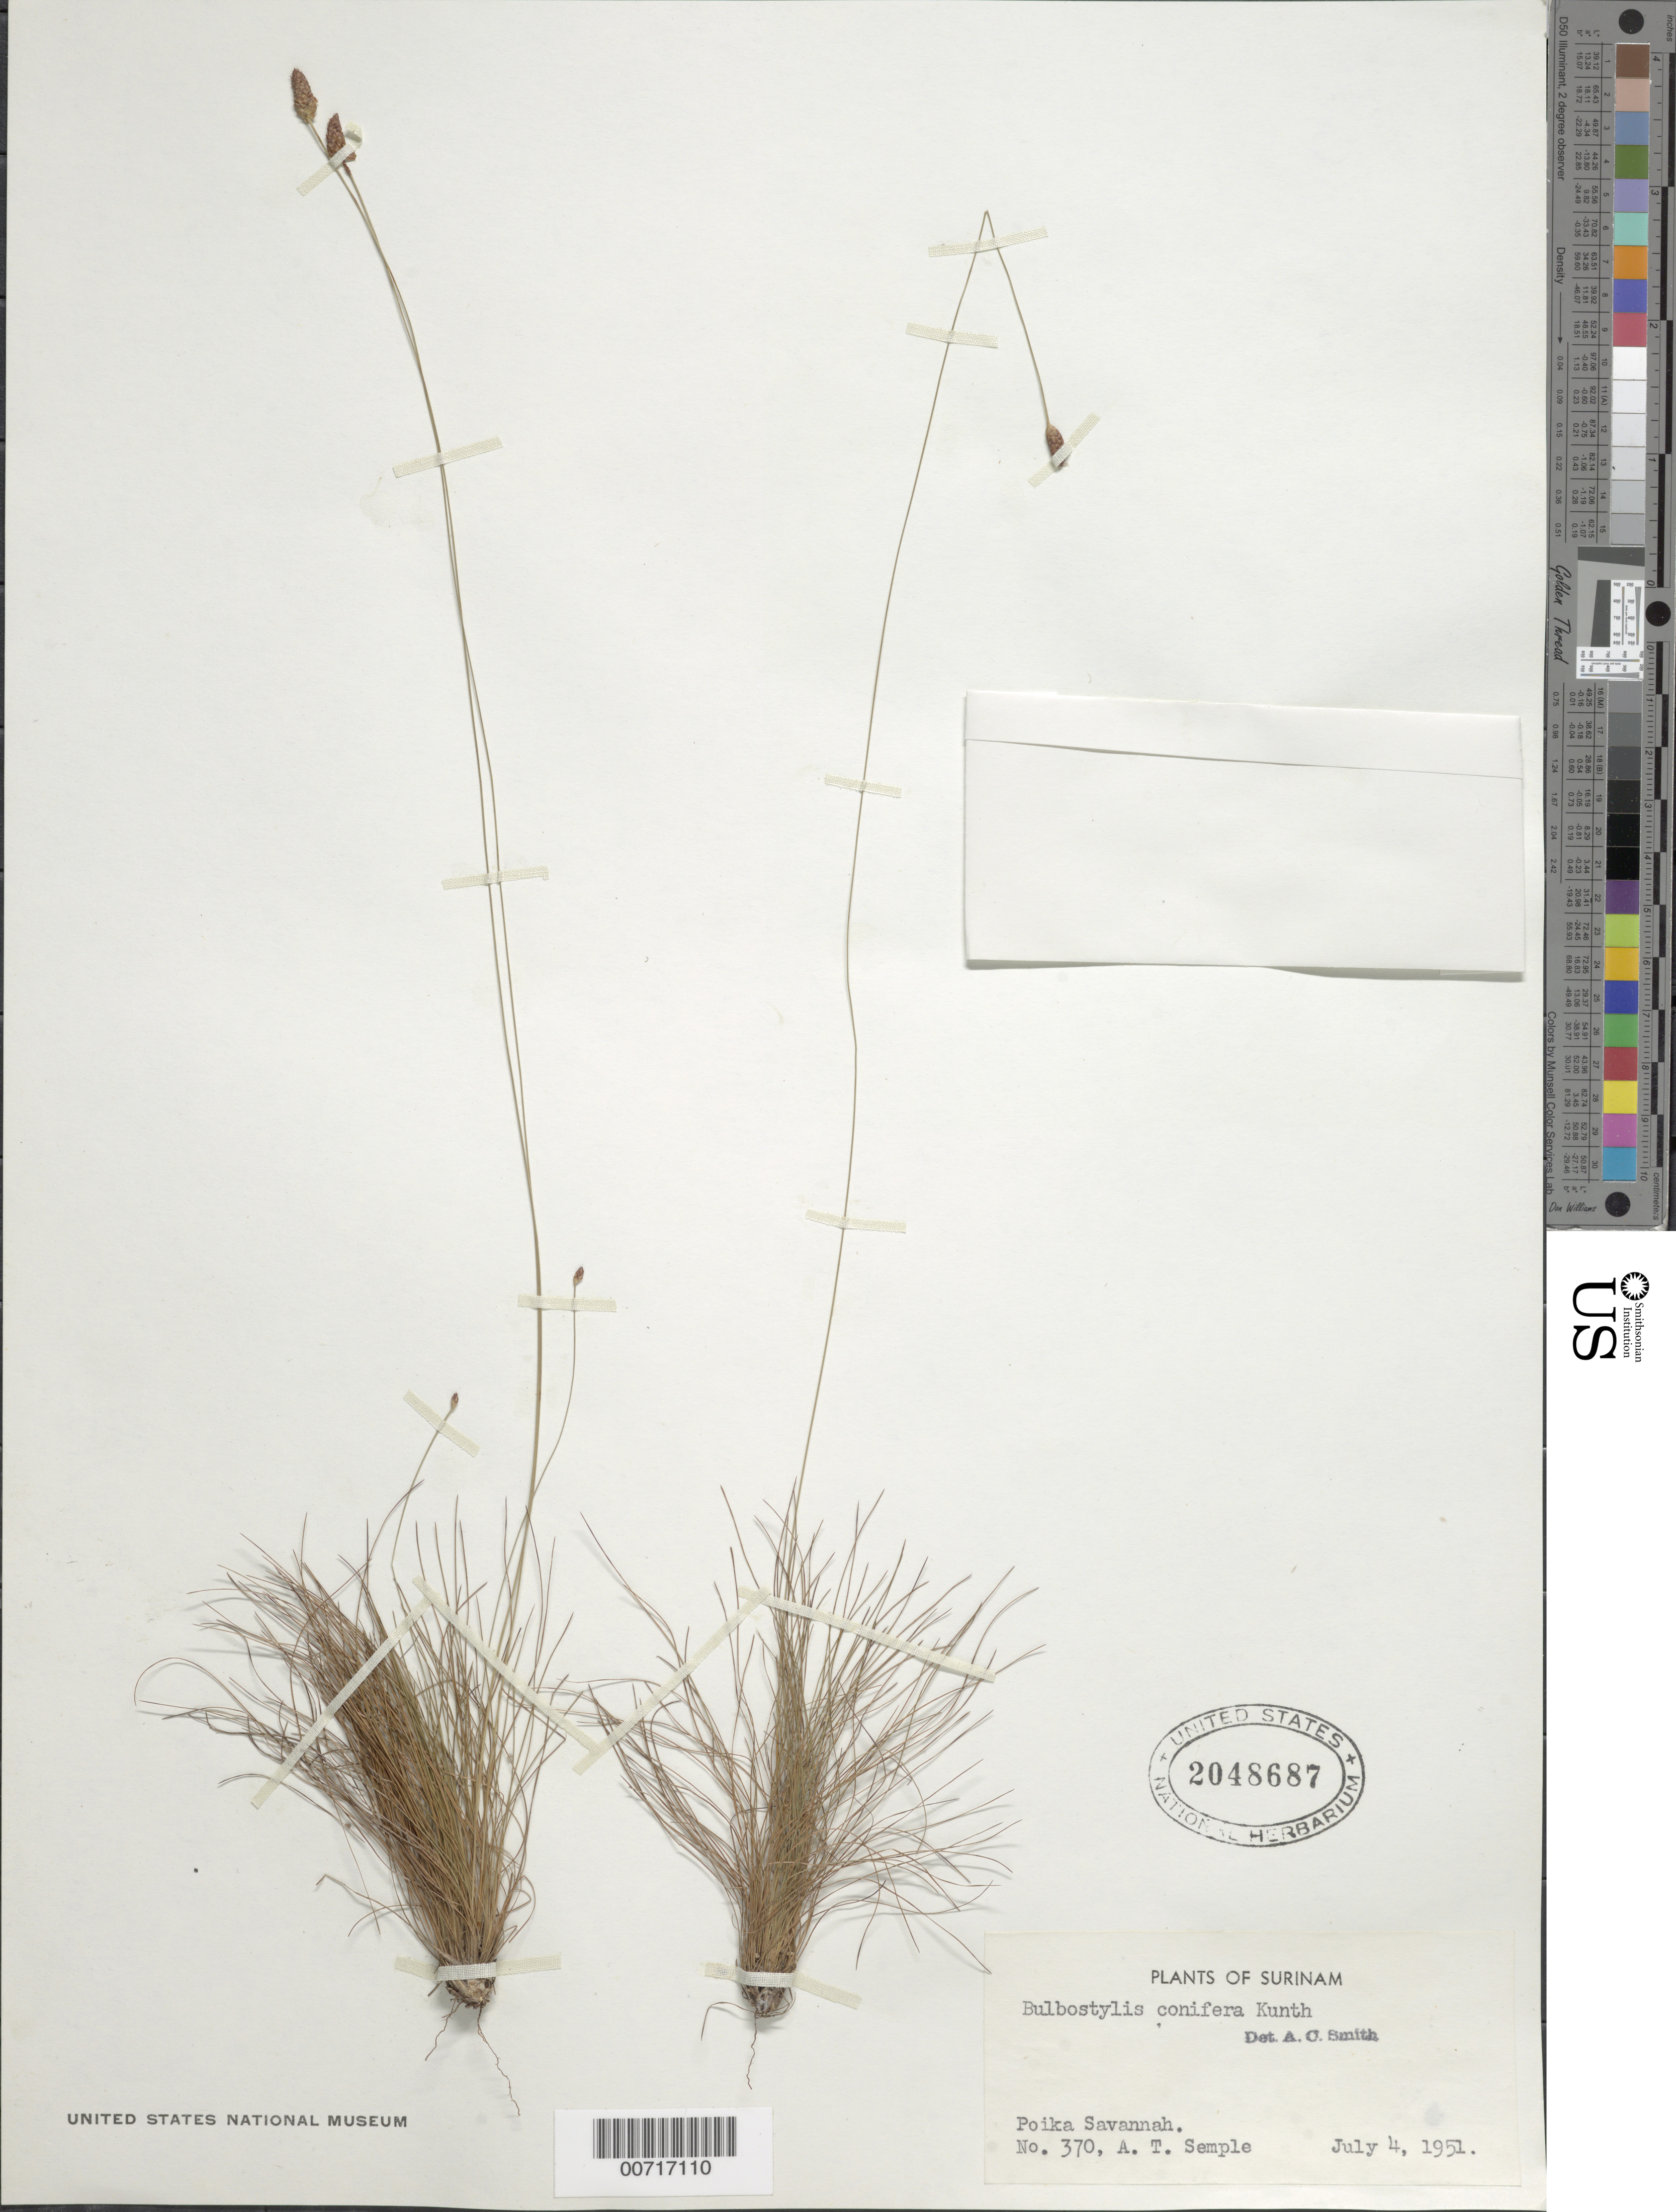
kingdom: Plantae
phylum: Tracheophyta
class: Liliopsida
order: Poales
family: Cyperaceae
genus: Bulbostylis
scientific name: Bulbostylis conifera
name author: (Kunth) C.B. Clarke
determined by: Smith, A. C.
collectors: A. Semple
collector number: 370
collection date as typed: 4-Jul-51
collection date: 1951-07-04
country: Suriname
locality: Poika Savanna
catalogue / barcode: US 2048687